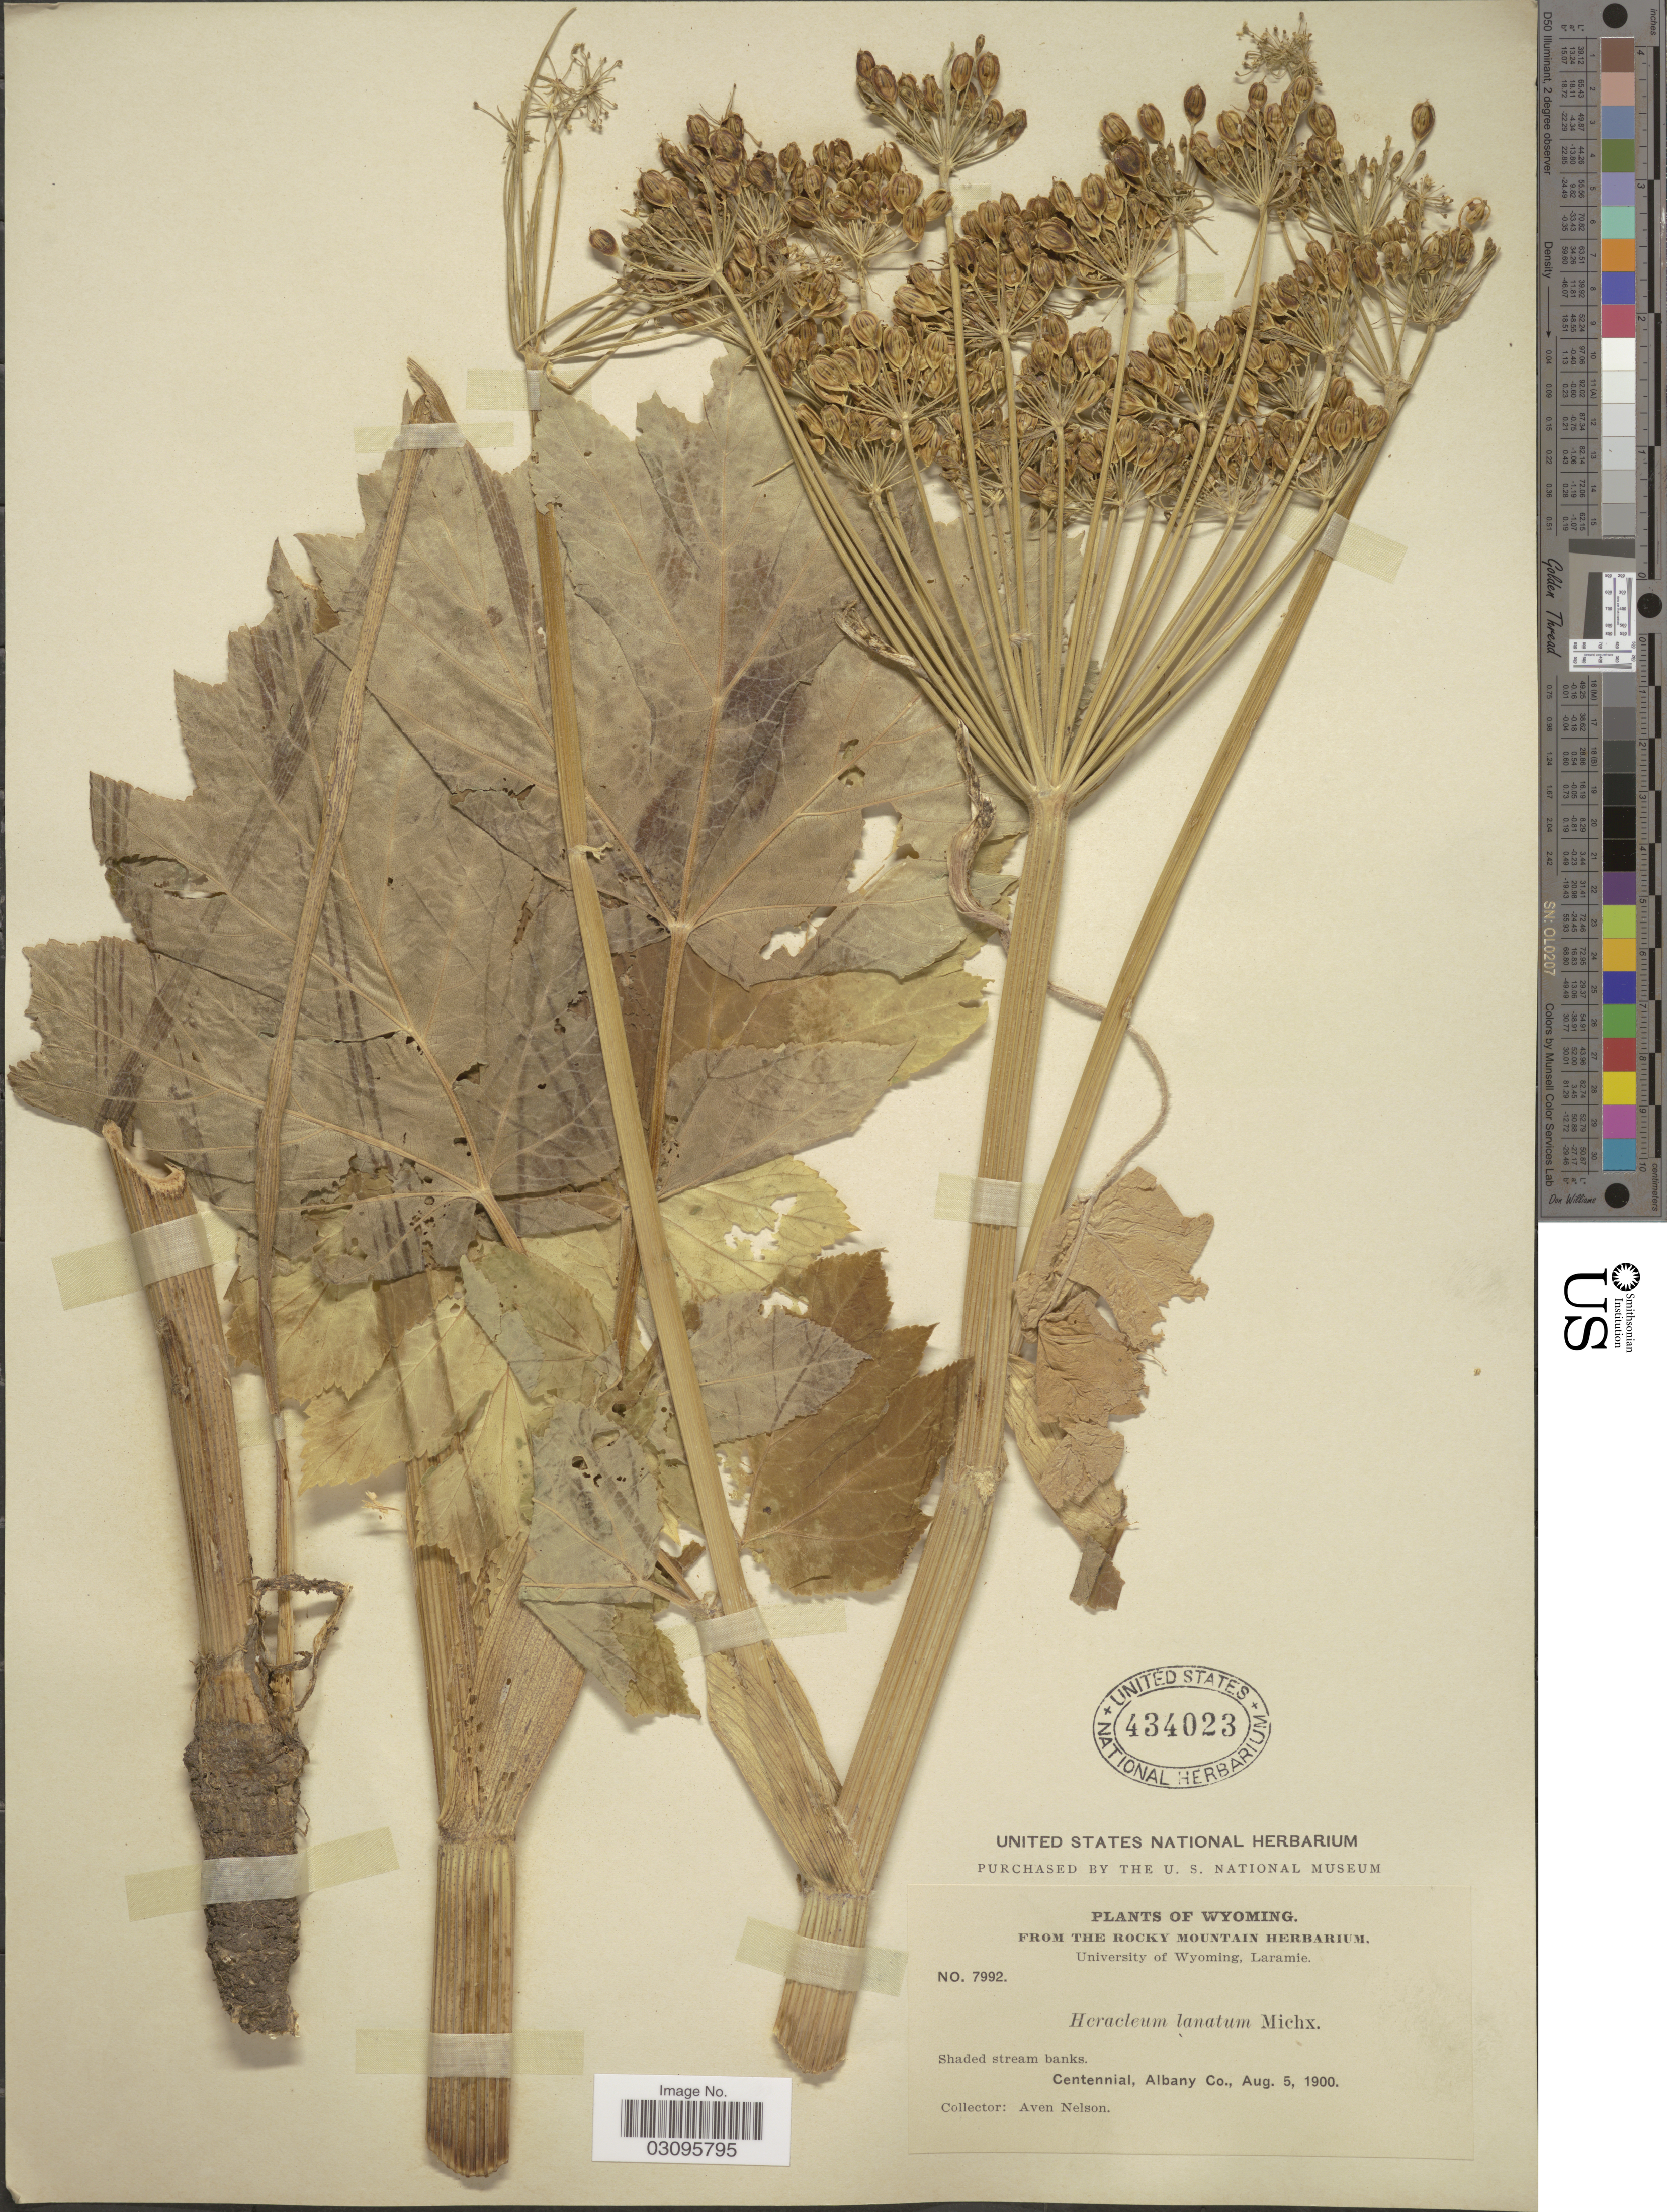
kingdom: Plantae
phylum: Tracheophyta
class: Magnoliopsida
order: Apiales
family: Apiaceae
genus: Heracleum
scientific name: Heracleum lanatum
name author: Michx.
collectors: A. Nelson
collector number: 7992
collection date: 1900-08-05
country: United States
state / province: Wyoming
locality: Centennial, Albany Co.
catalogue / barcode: US 434023